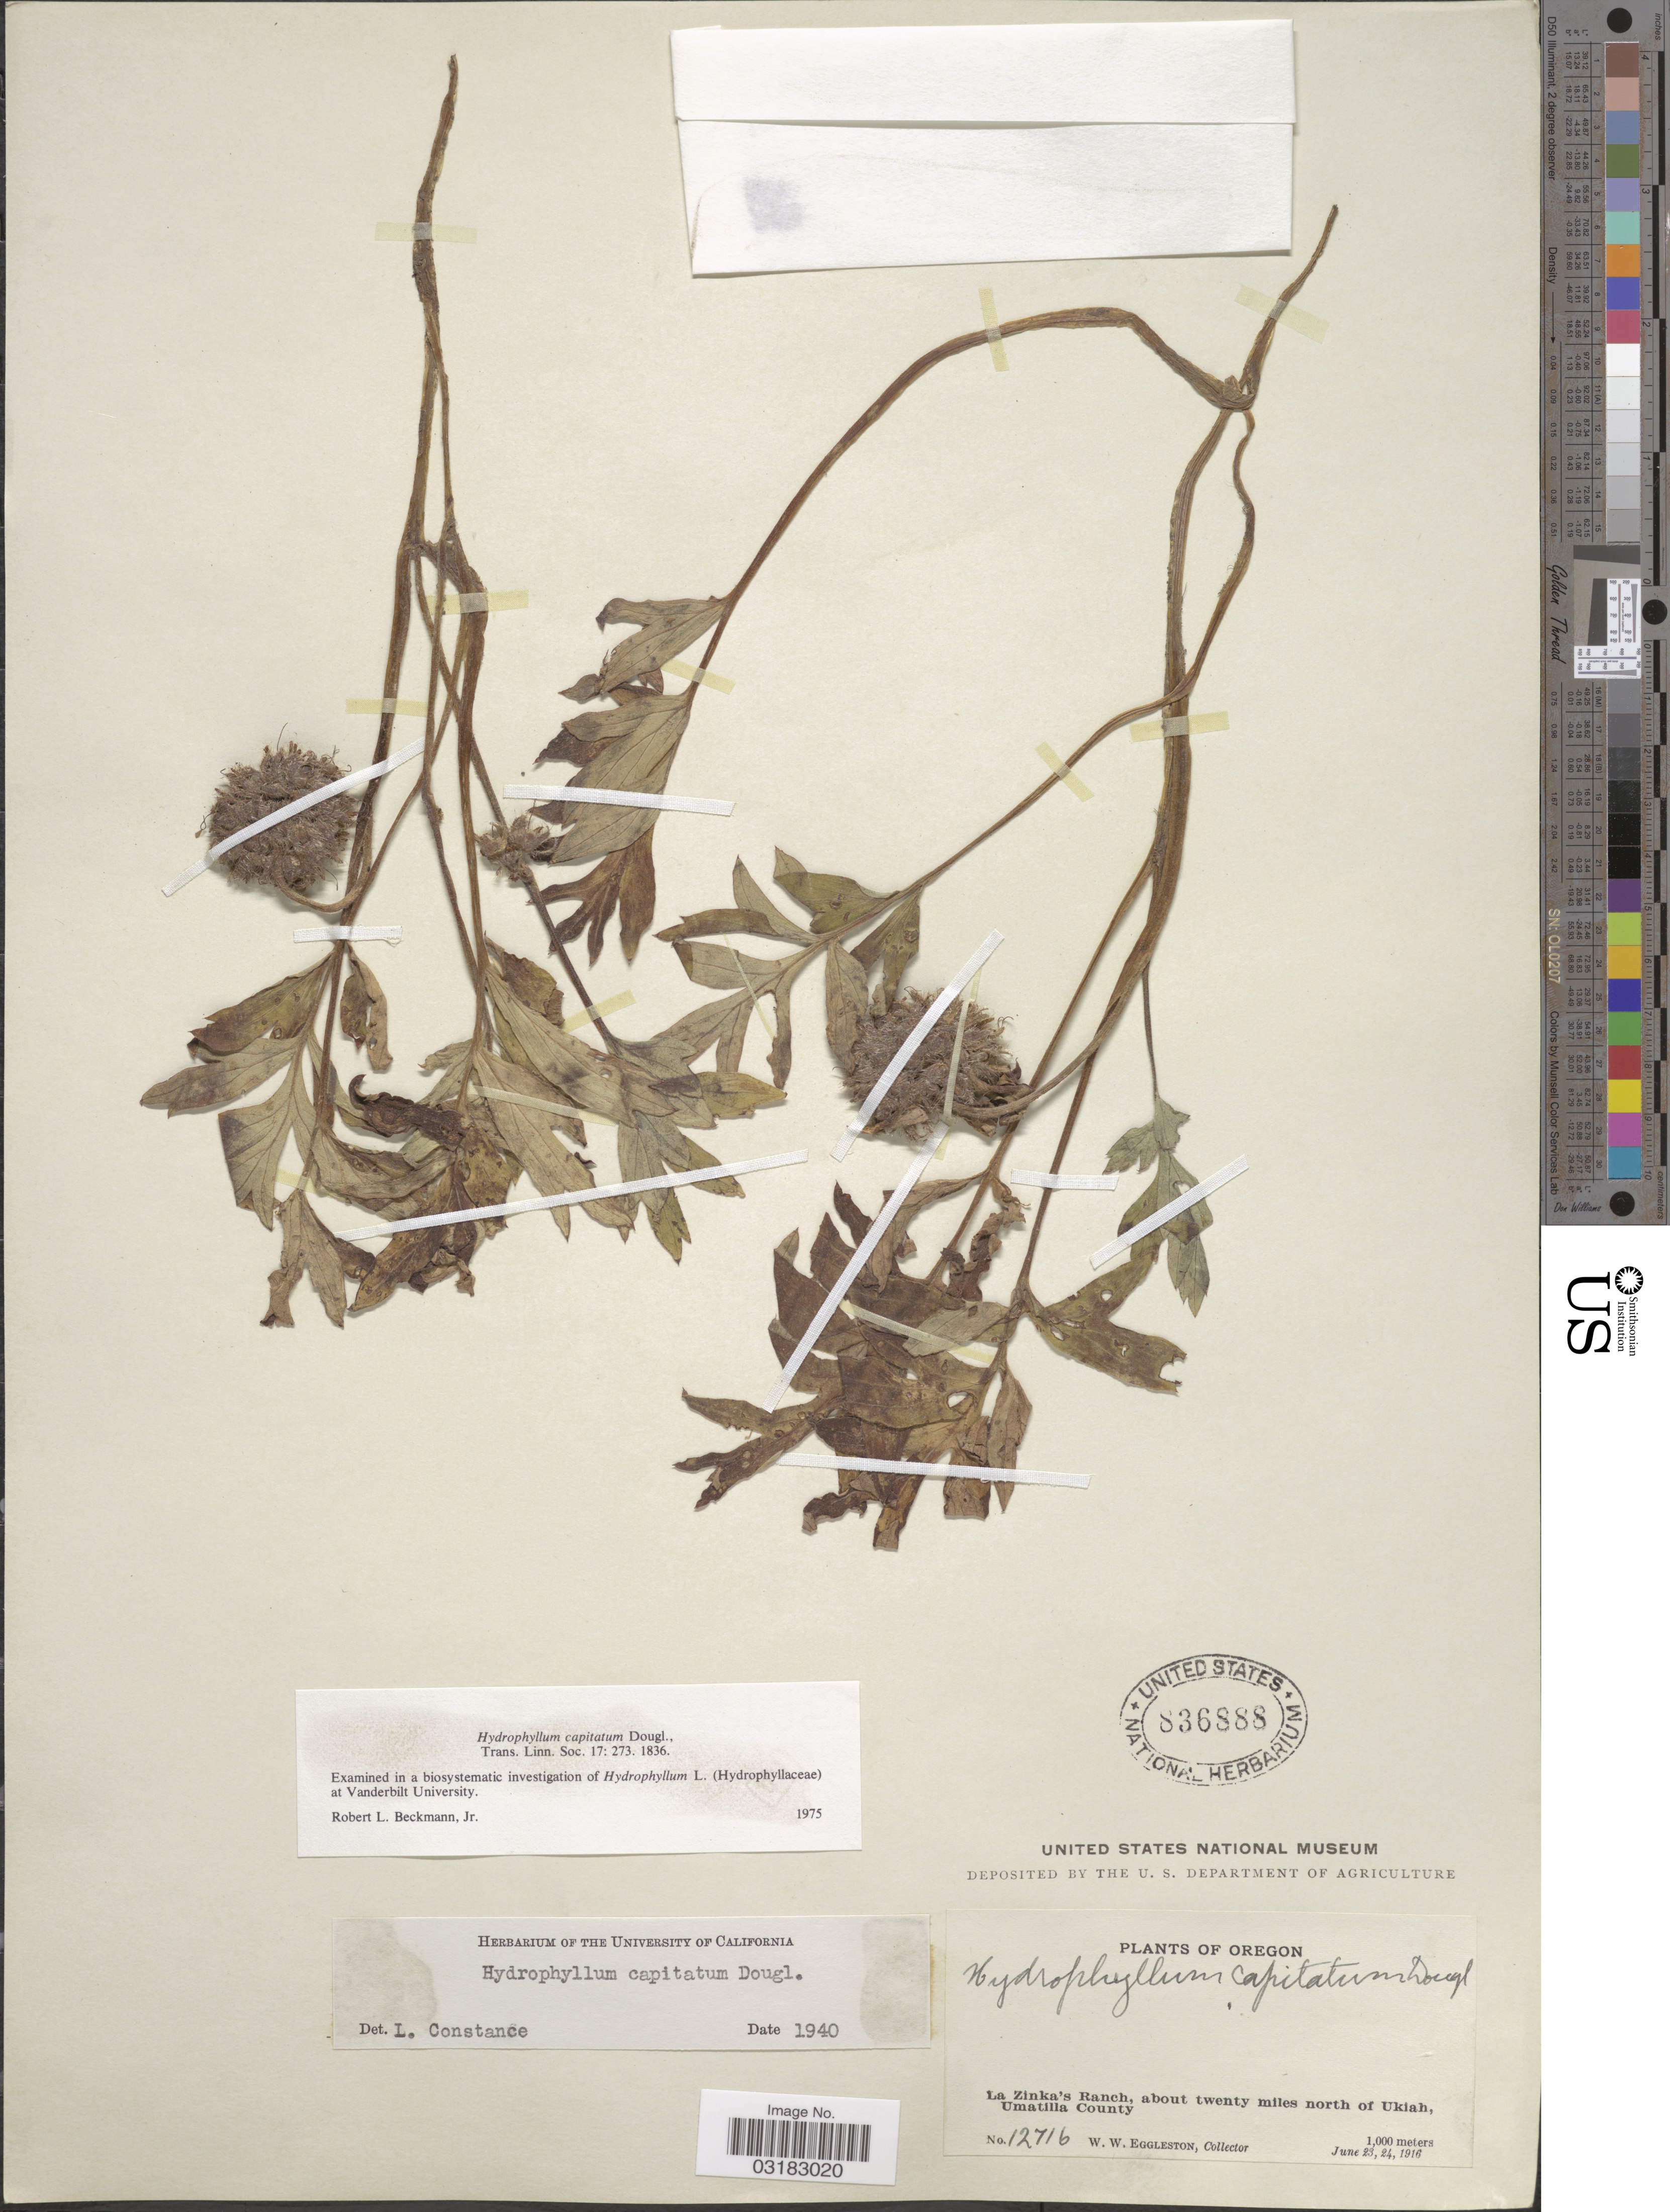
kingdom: Plantae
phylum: Tracheophyta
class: Magnoliopsida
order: Boraginales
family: Hydrophyllaceae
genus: Hydrophyllum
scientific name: Hydrophyllum capitatum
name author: Douglas ex Benth.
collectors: W. W. Eggleston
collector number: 12716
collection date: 1916-06-23/1916-06-24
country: United States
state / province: Oregon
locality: La Zinka's Ranch, about twenty miles north of Ukiah, Umatilla County.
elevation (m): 1000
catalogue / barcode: US 836888